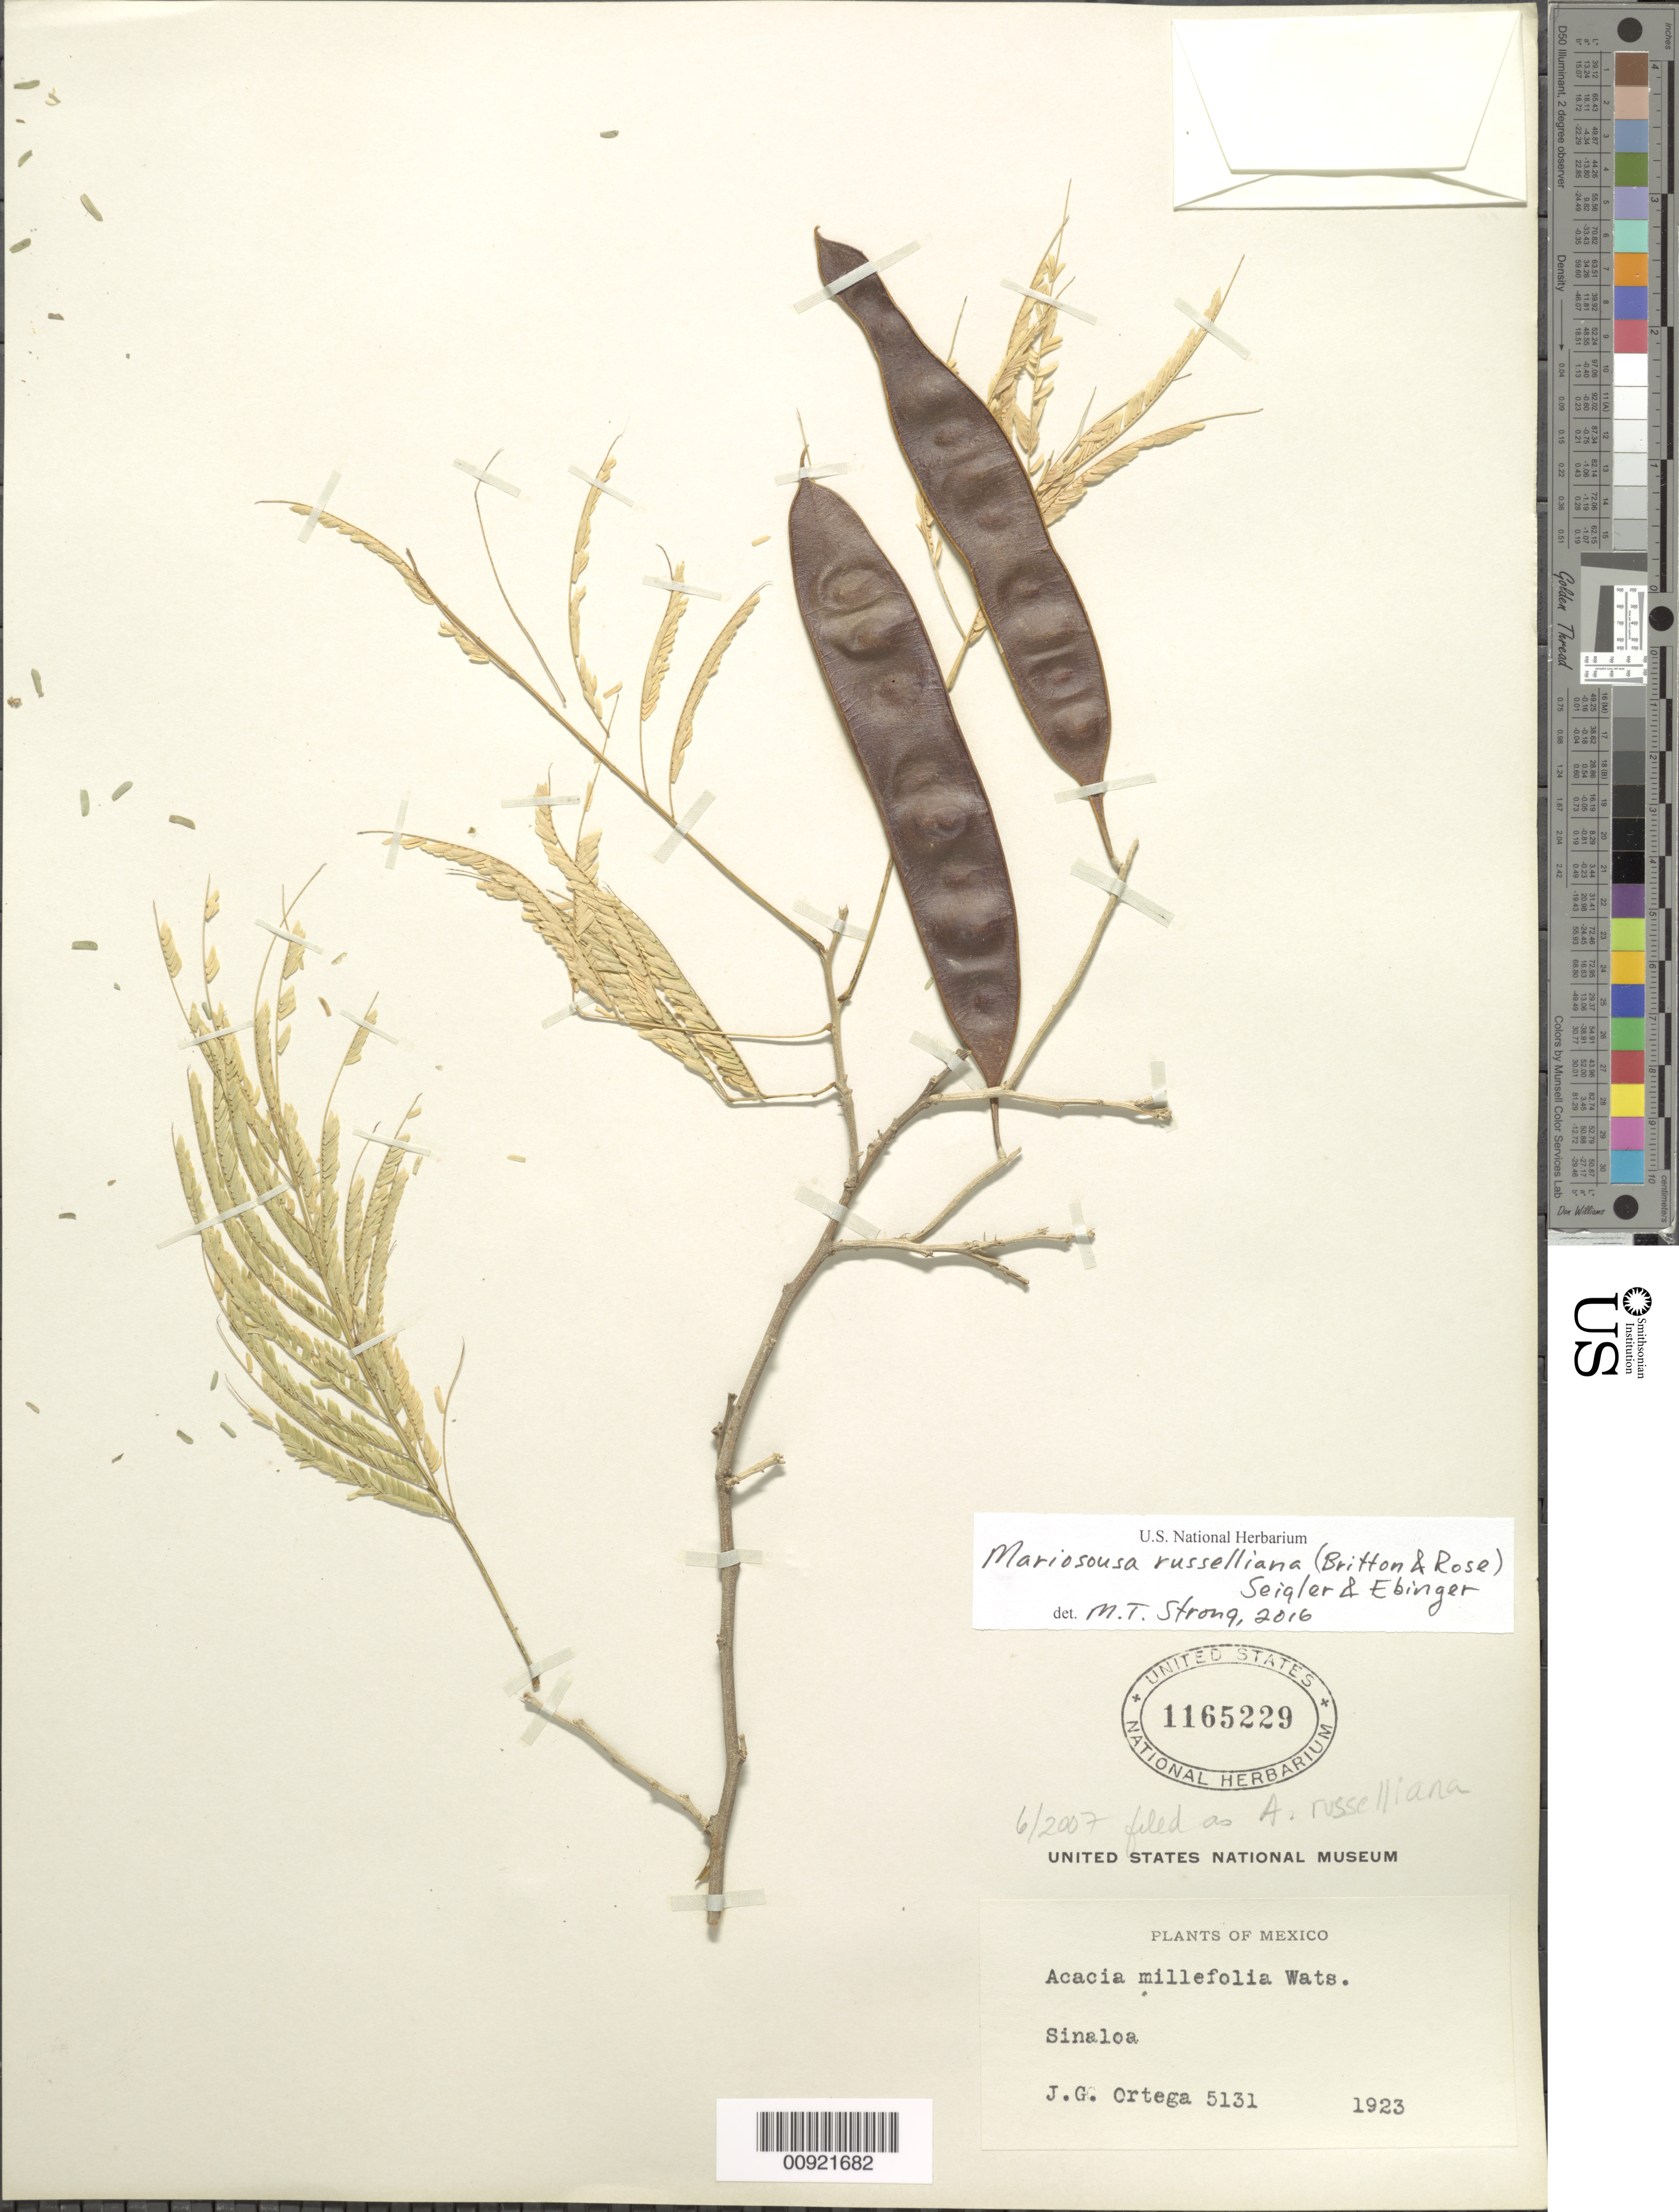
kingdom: Plantae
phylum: Tracheophyta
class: Magnoliopsida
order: Fabales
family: Fabaceae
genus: Mariosousa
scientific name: Mariosousa russelliana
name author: (Britton & Rose) Seigler & Ebinger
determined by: Strong, M. T., (US), Smithsonian Institution - National Museum of Natural History (UNITED STATES)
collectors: J. Ortega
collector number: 5131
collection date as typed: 1923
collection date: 1923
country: Mexico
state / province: Sinaloa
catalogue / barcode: US 1165229